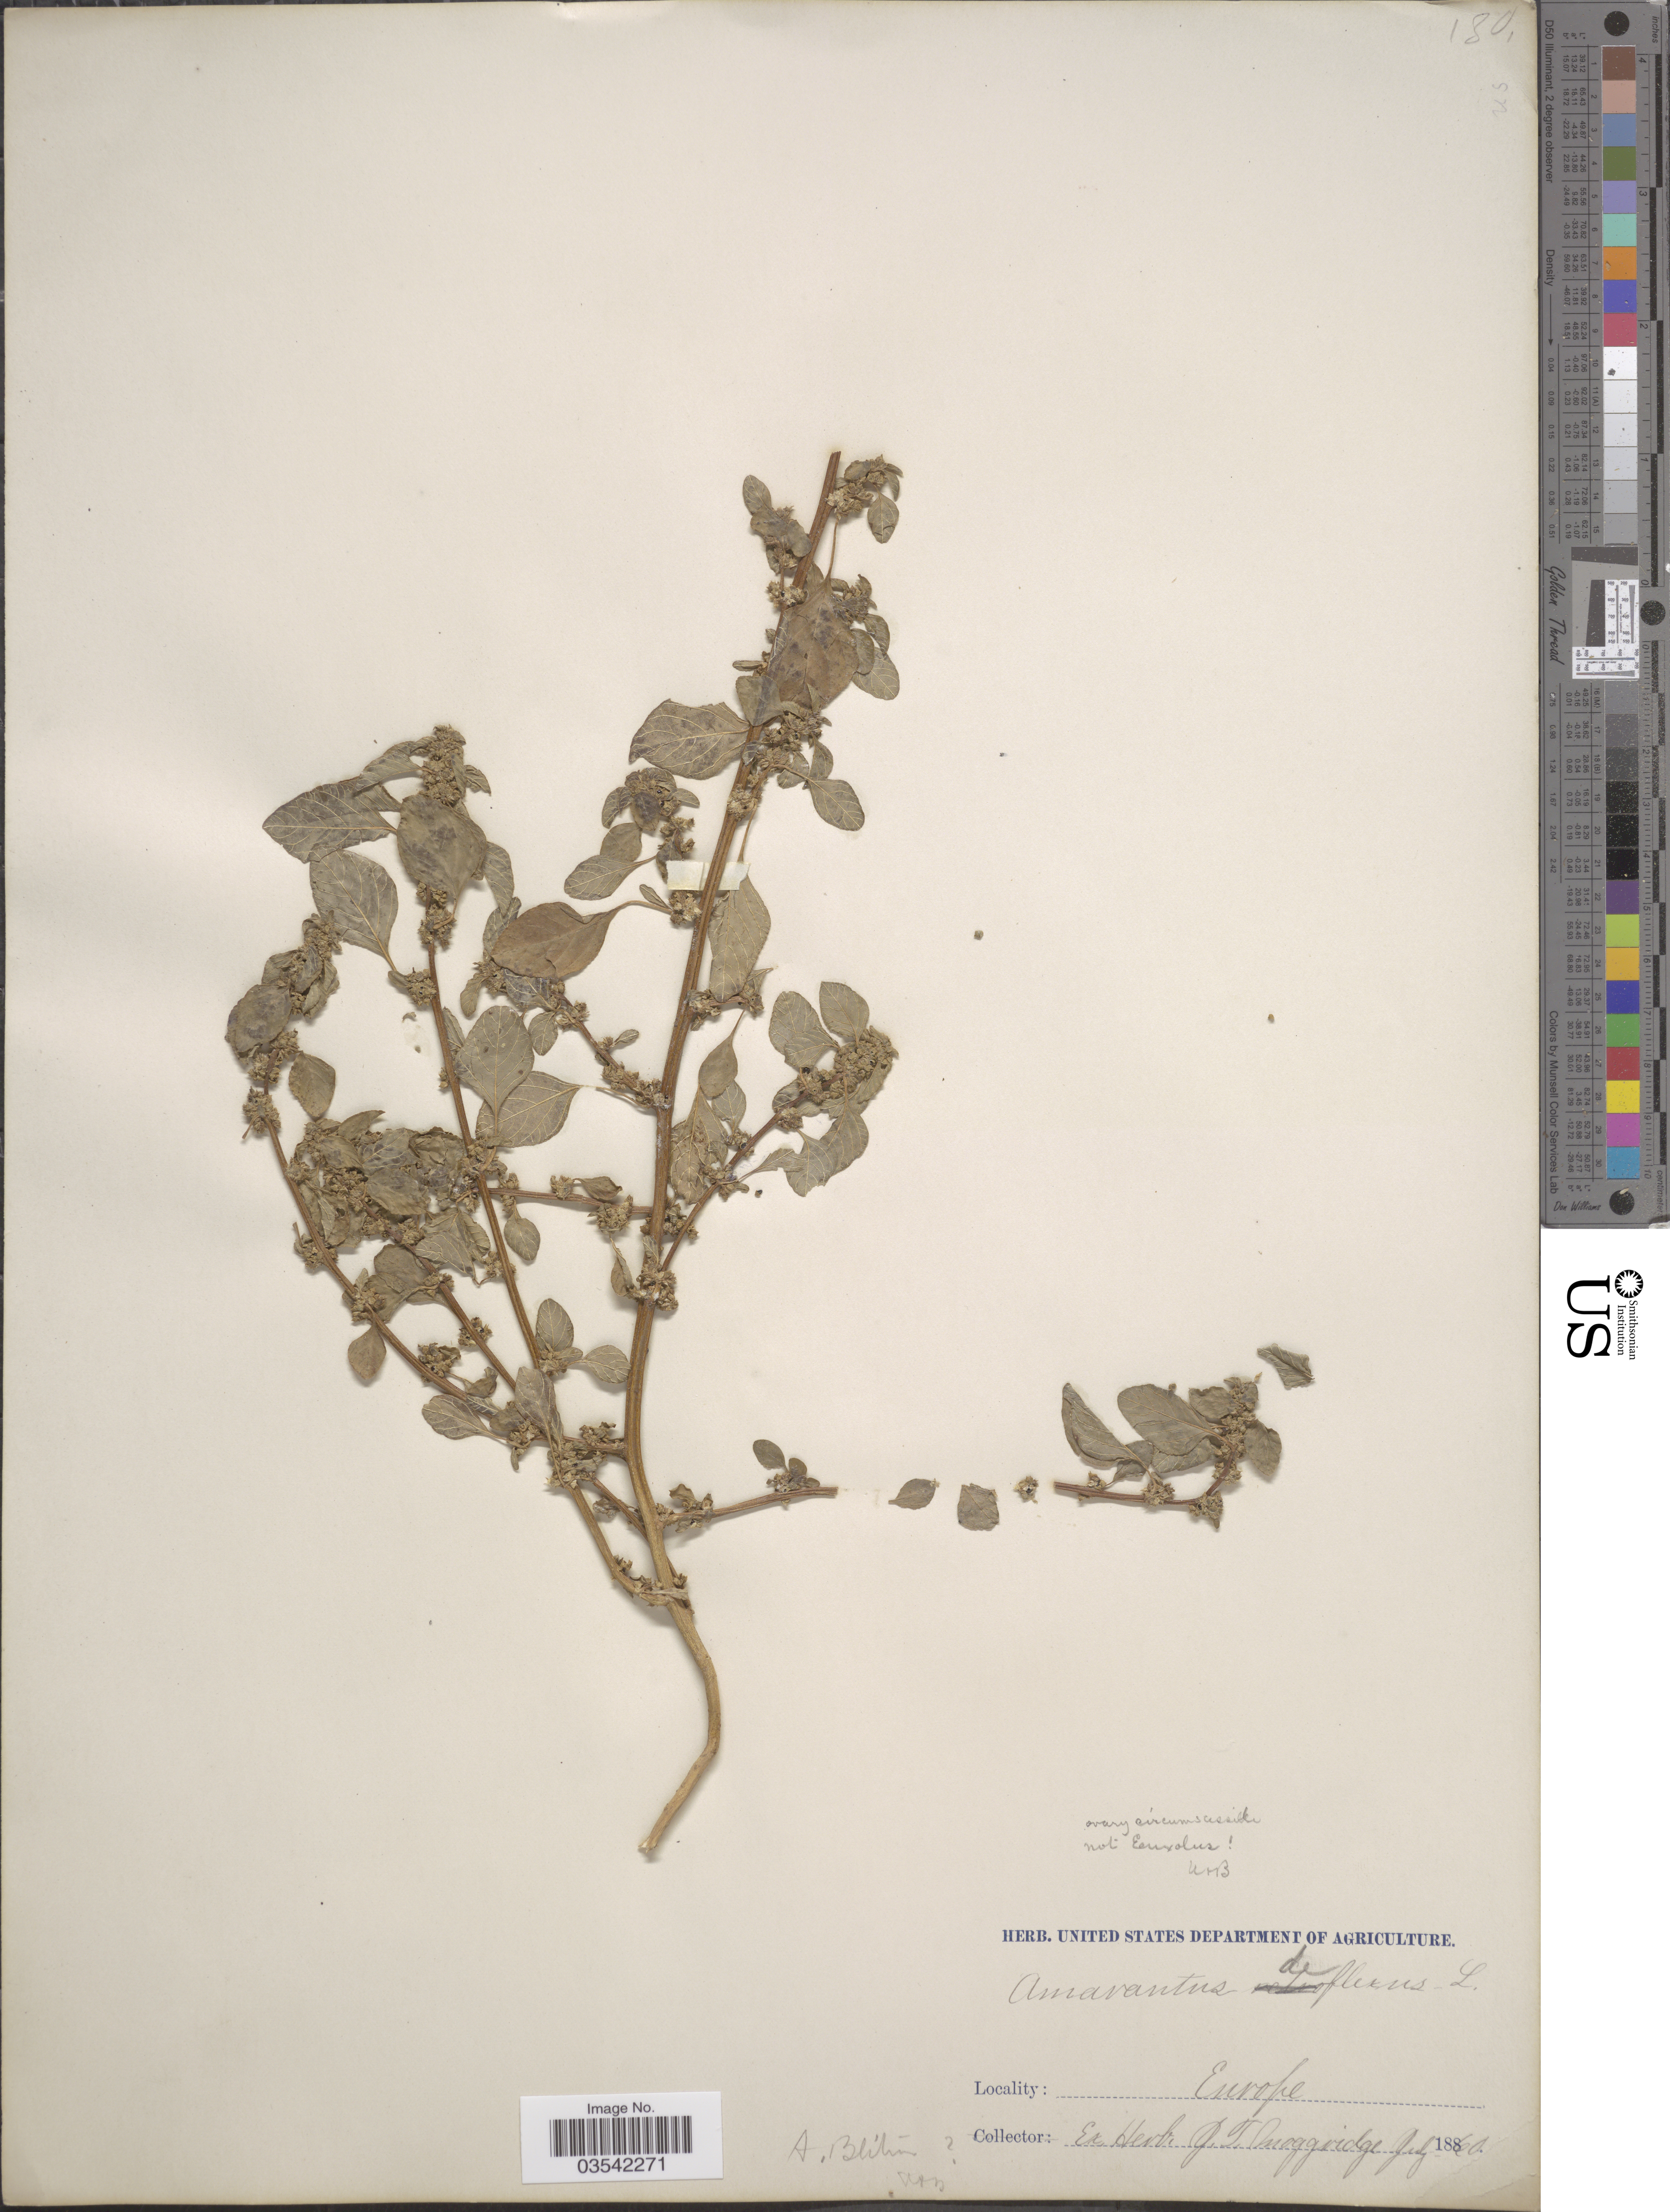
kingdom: Plantae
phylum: Tracheophyta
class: Magnoliopsida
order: Caryophyllales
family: Amaranthaceae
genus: Amaranthus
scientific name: Amaranthus blitum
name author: L.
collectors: ex herb. J.T. Moggridge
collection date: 1860-07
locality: Europe.